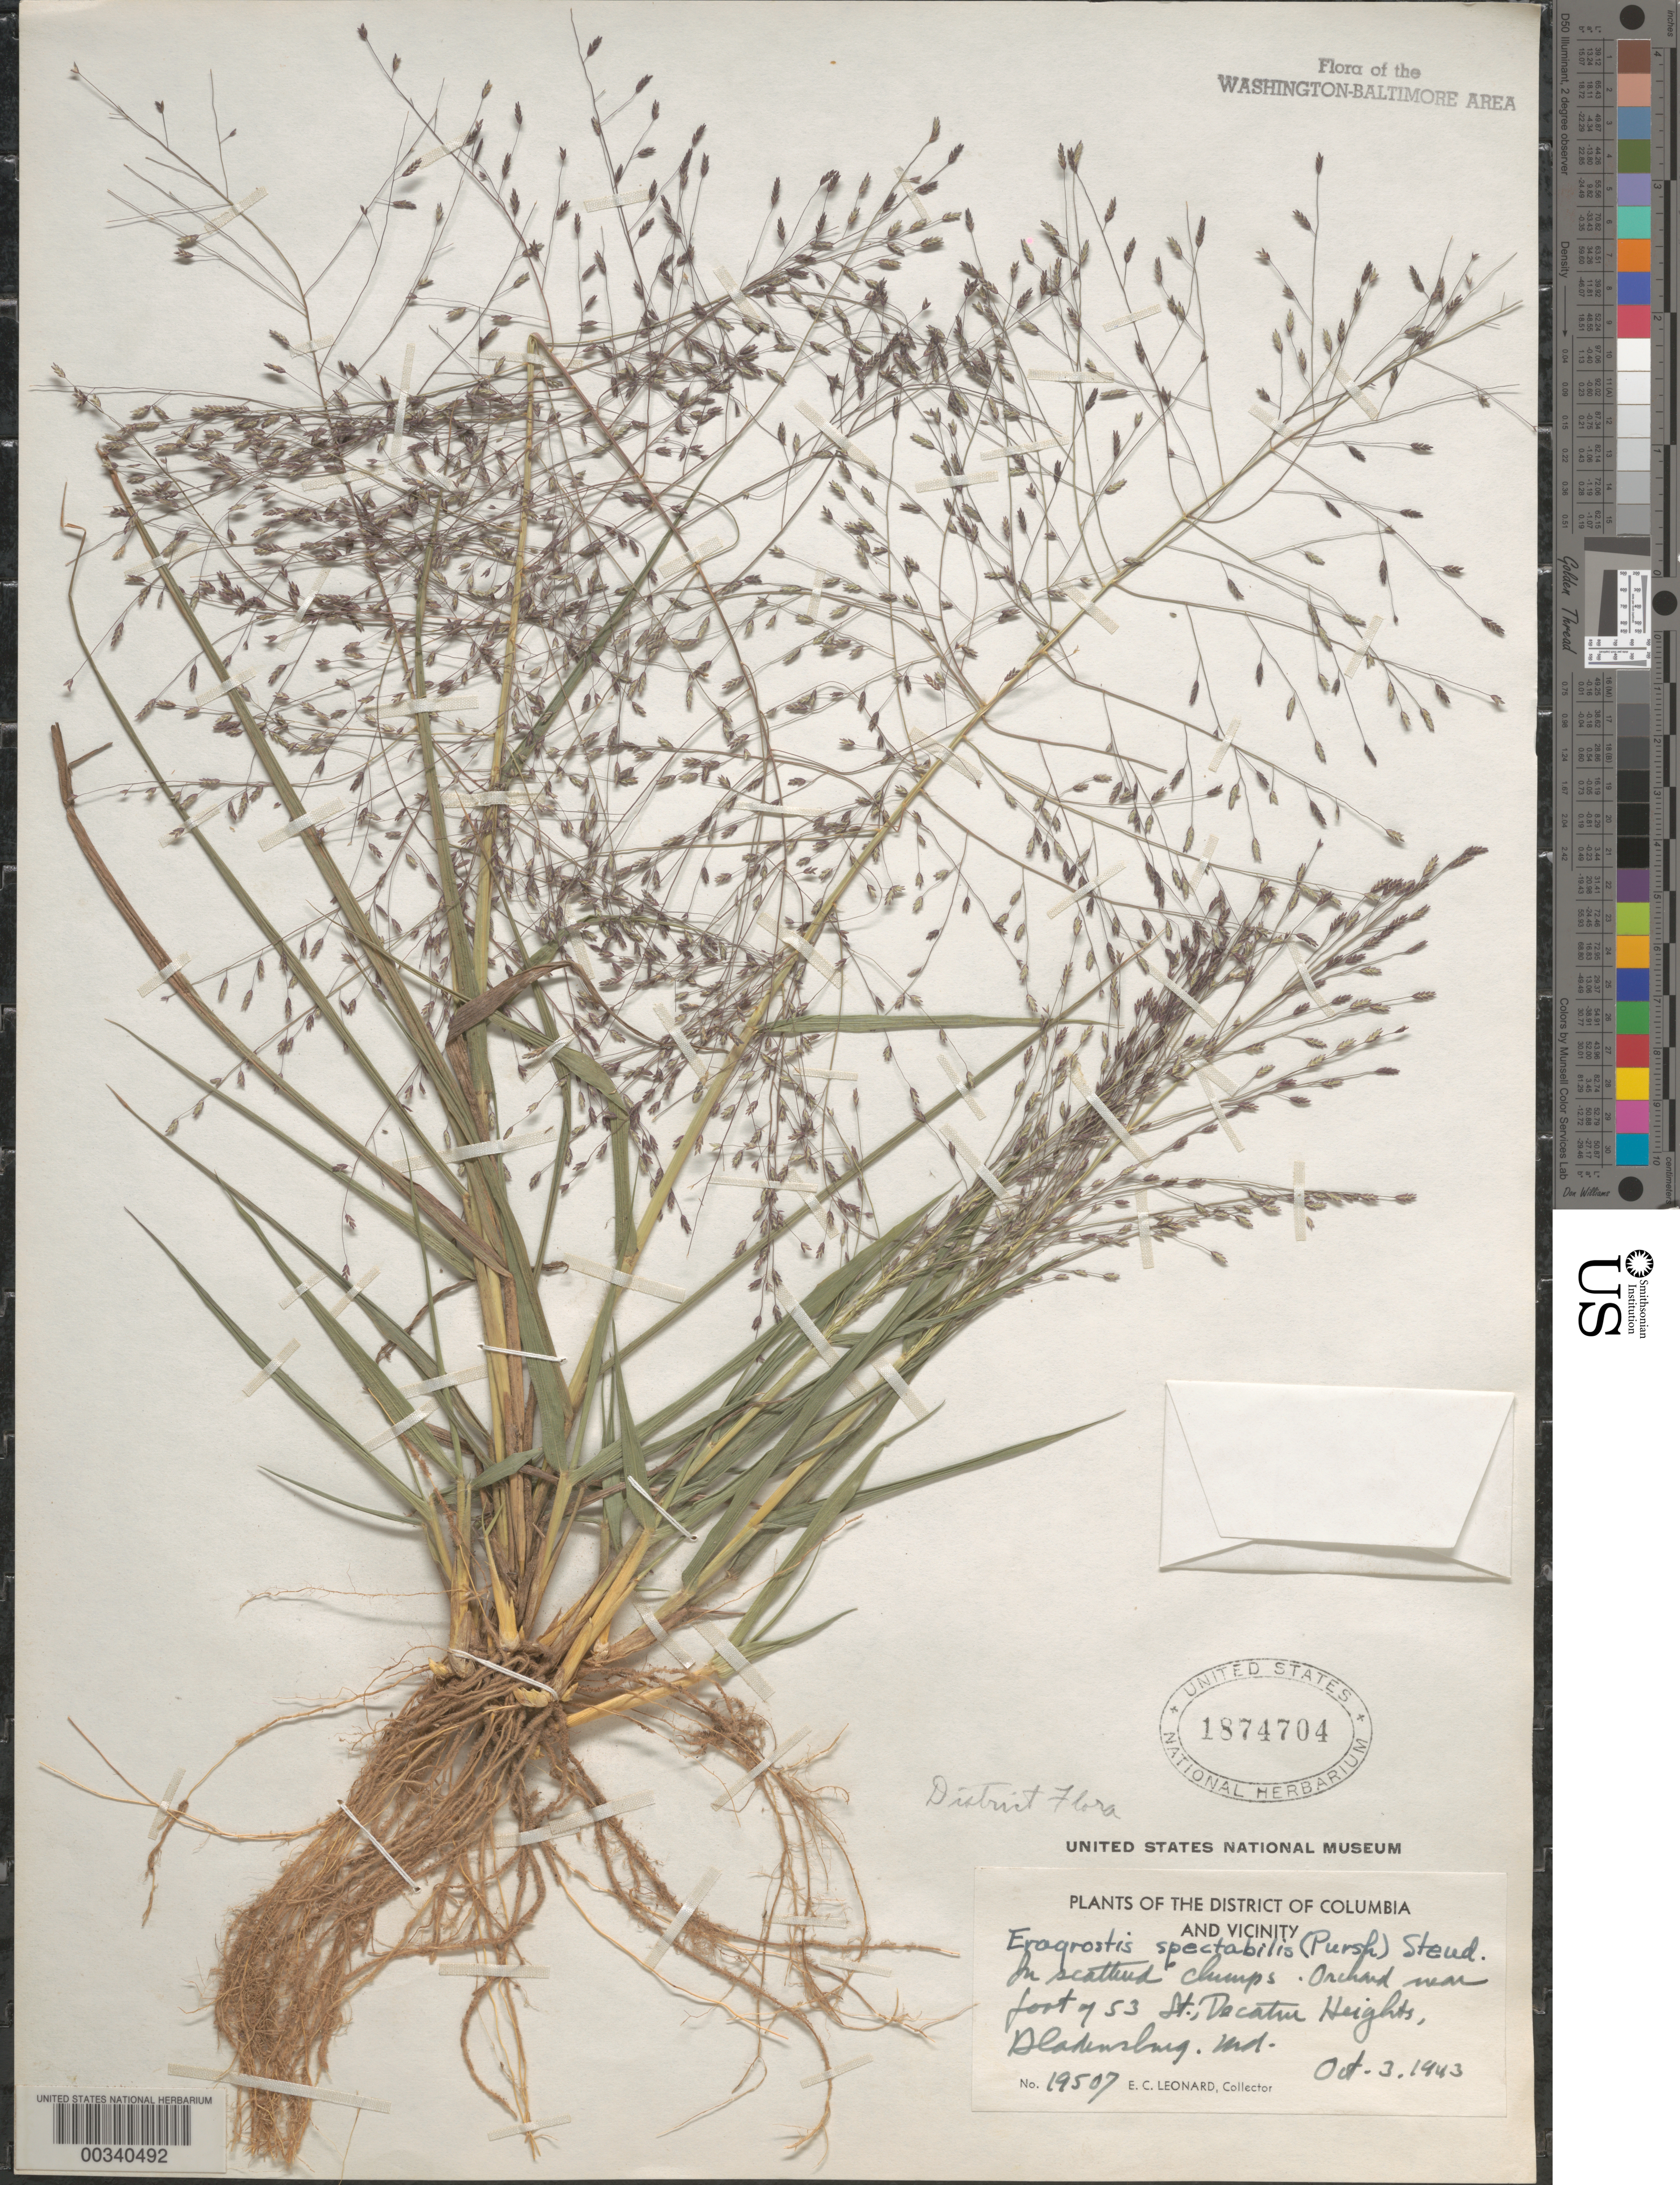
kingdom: Plantae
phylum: Tracheophyta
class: Liliopsida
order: Poales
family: Poaceae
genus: Eragrostis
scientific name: Eragrostis spectabilis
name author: (Pursh) Steud.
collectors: E. C. Leonard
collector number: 19507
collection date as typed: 03 Oct 1943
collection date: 1943-10-03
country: United States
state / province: Maryland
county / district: Prince George's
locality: Decatur Heights, Bladensburg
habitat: Orchard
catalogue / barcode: US 1874704